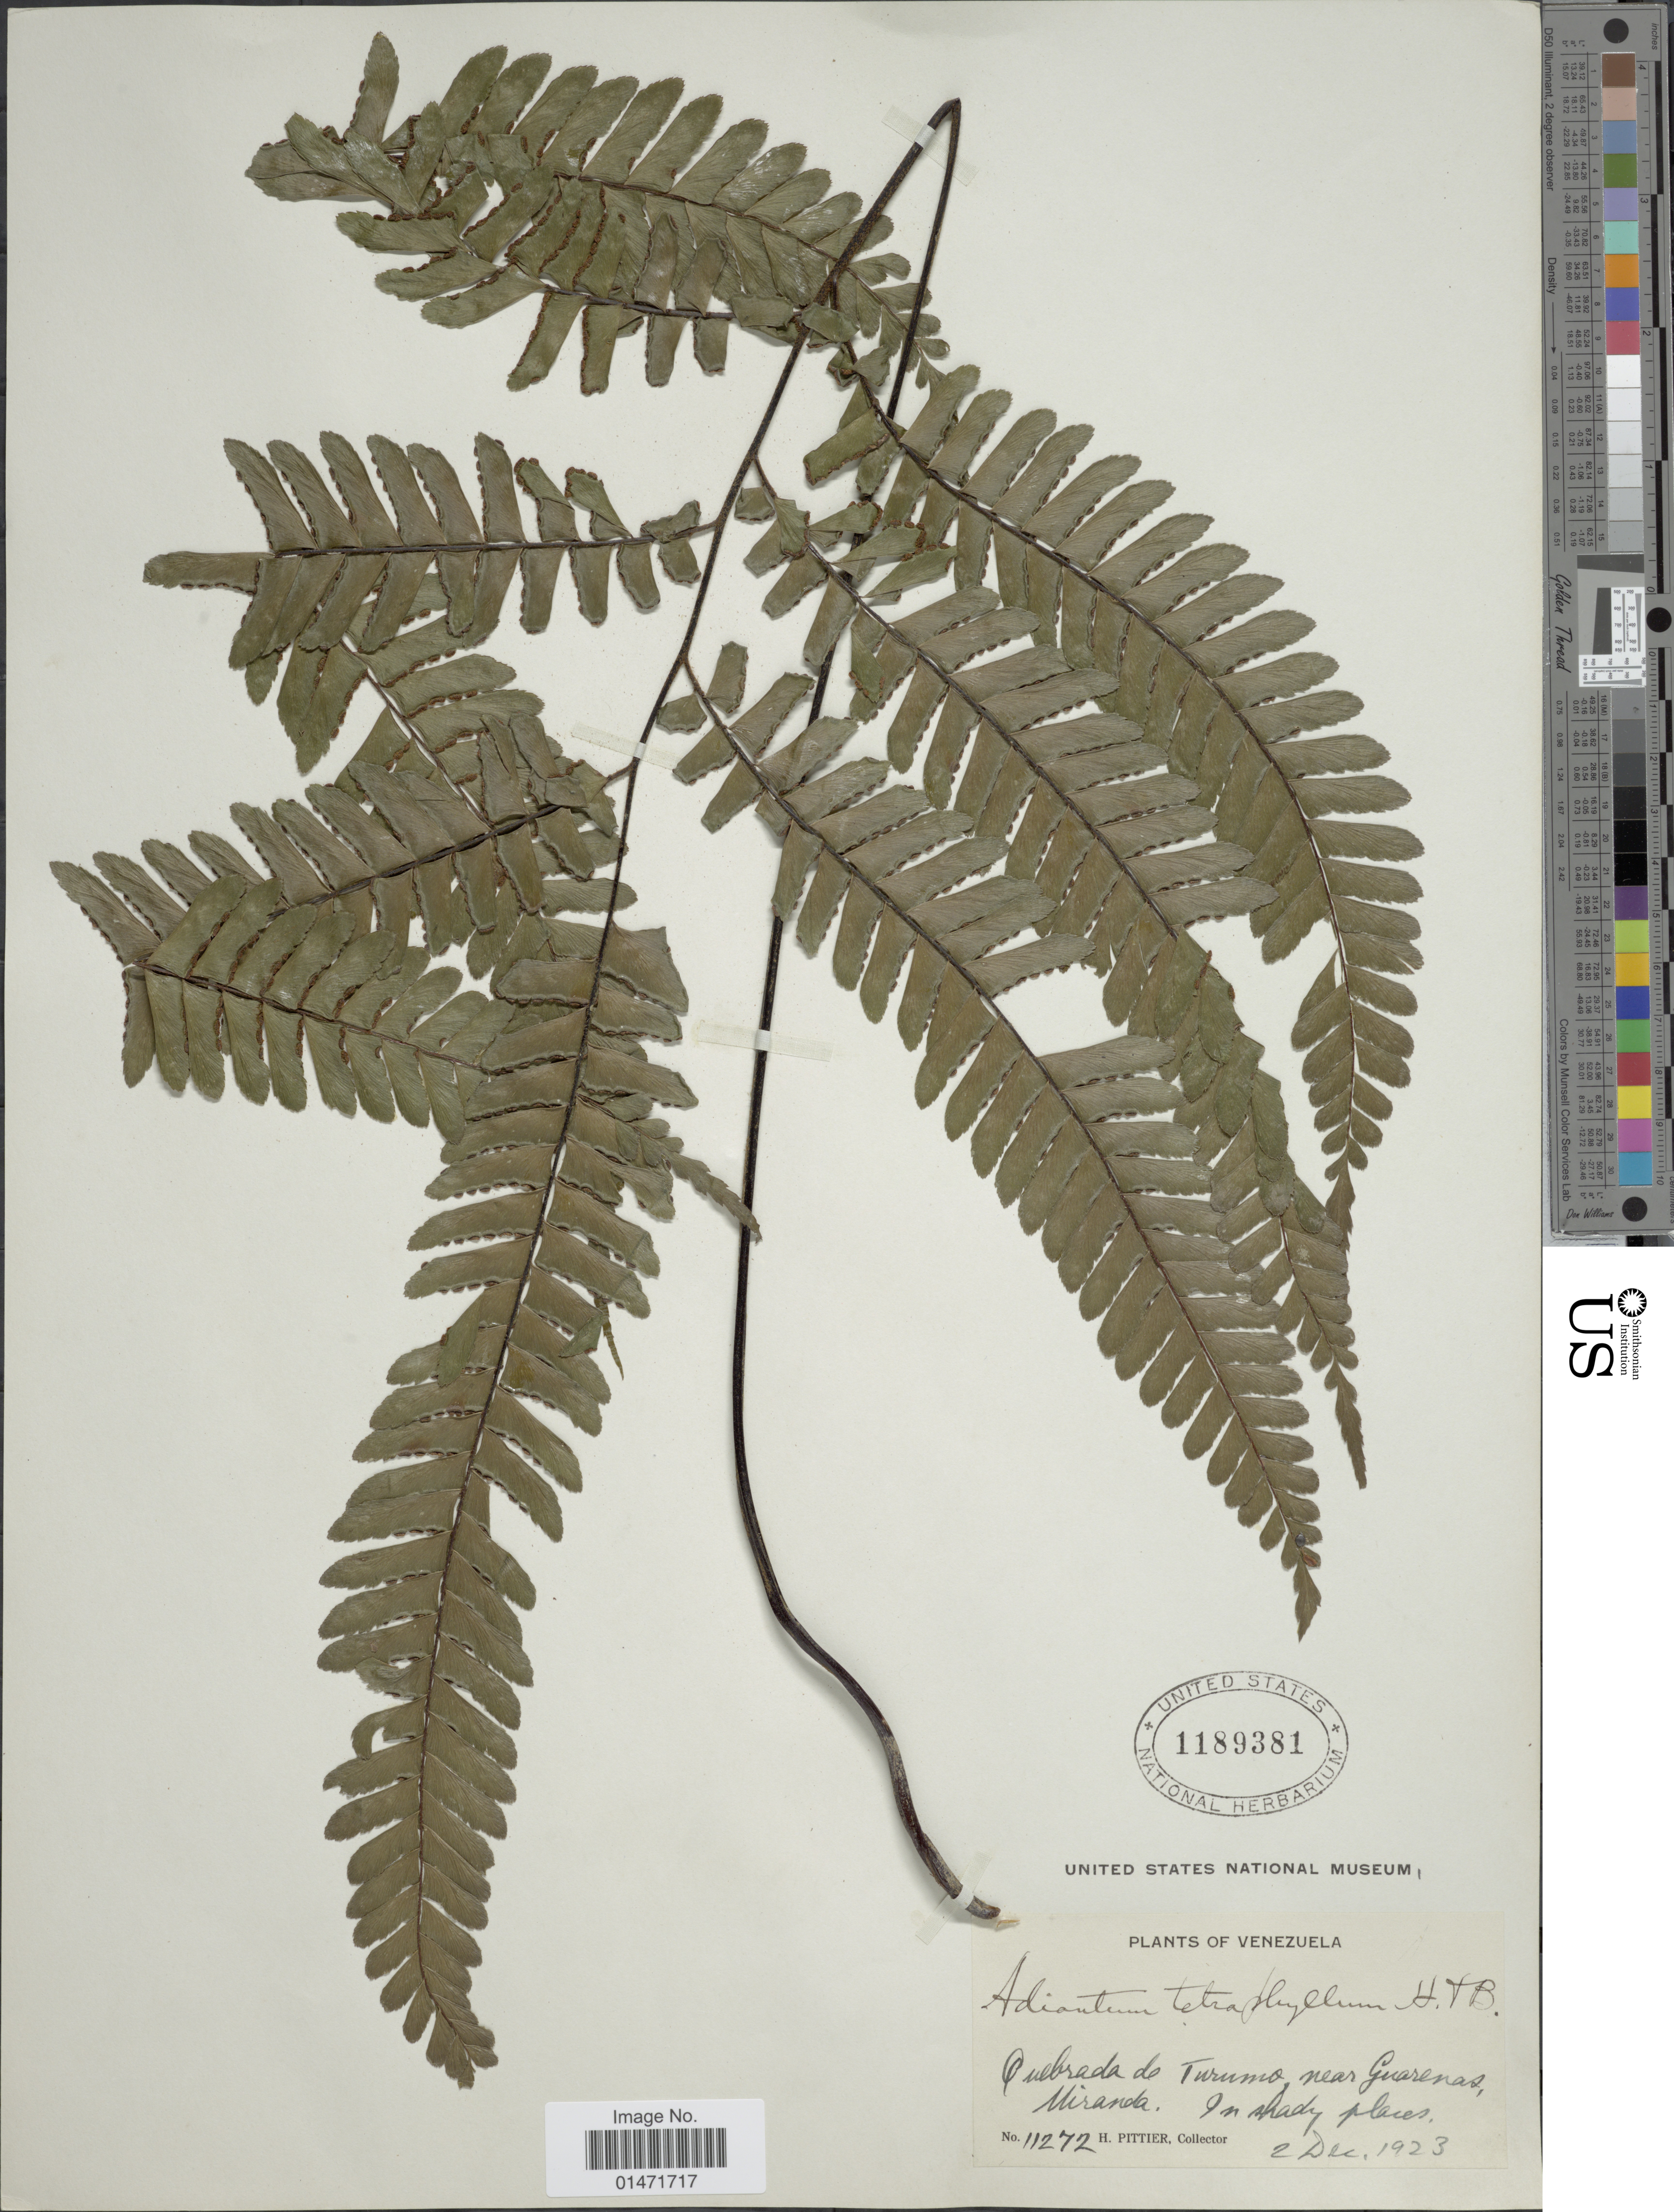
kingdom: Plantae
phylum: Tracheophyta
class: Polypodiopsida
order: Polypodiales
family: Pteridaceae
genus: Adiantum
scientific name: Adiantum tetraphyllum x A. villosum L.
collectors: H. F. Pittier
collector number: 11272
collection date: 1923-12-02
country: Venezuela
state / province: Miranda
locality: Quebrada de Turumo near Guarenas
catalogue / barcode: US 1189381